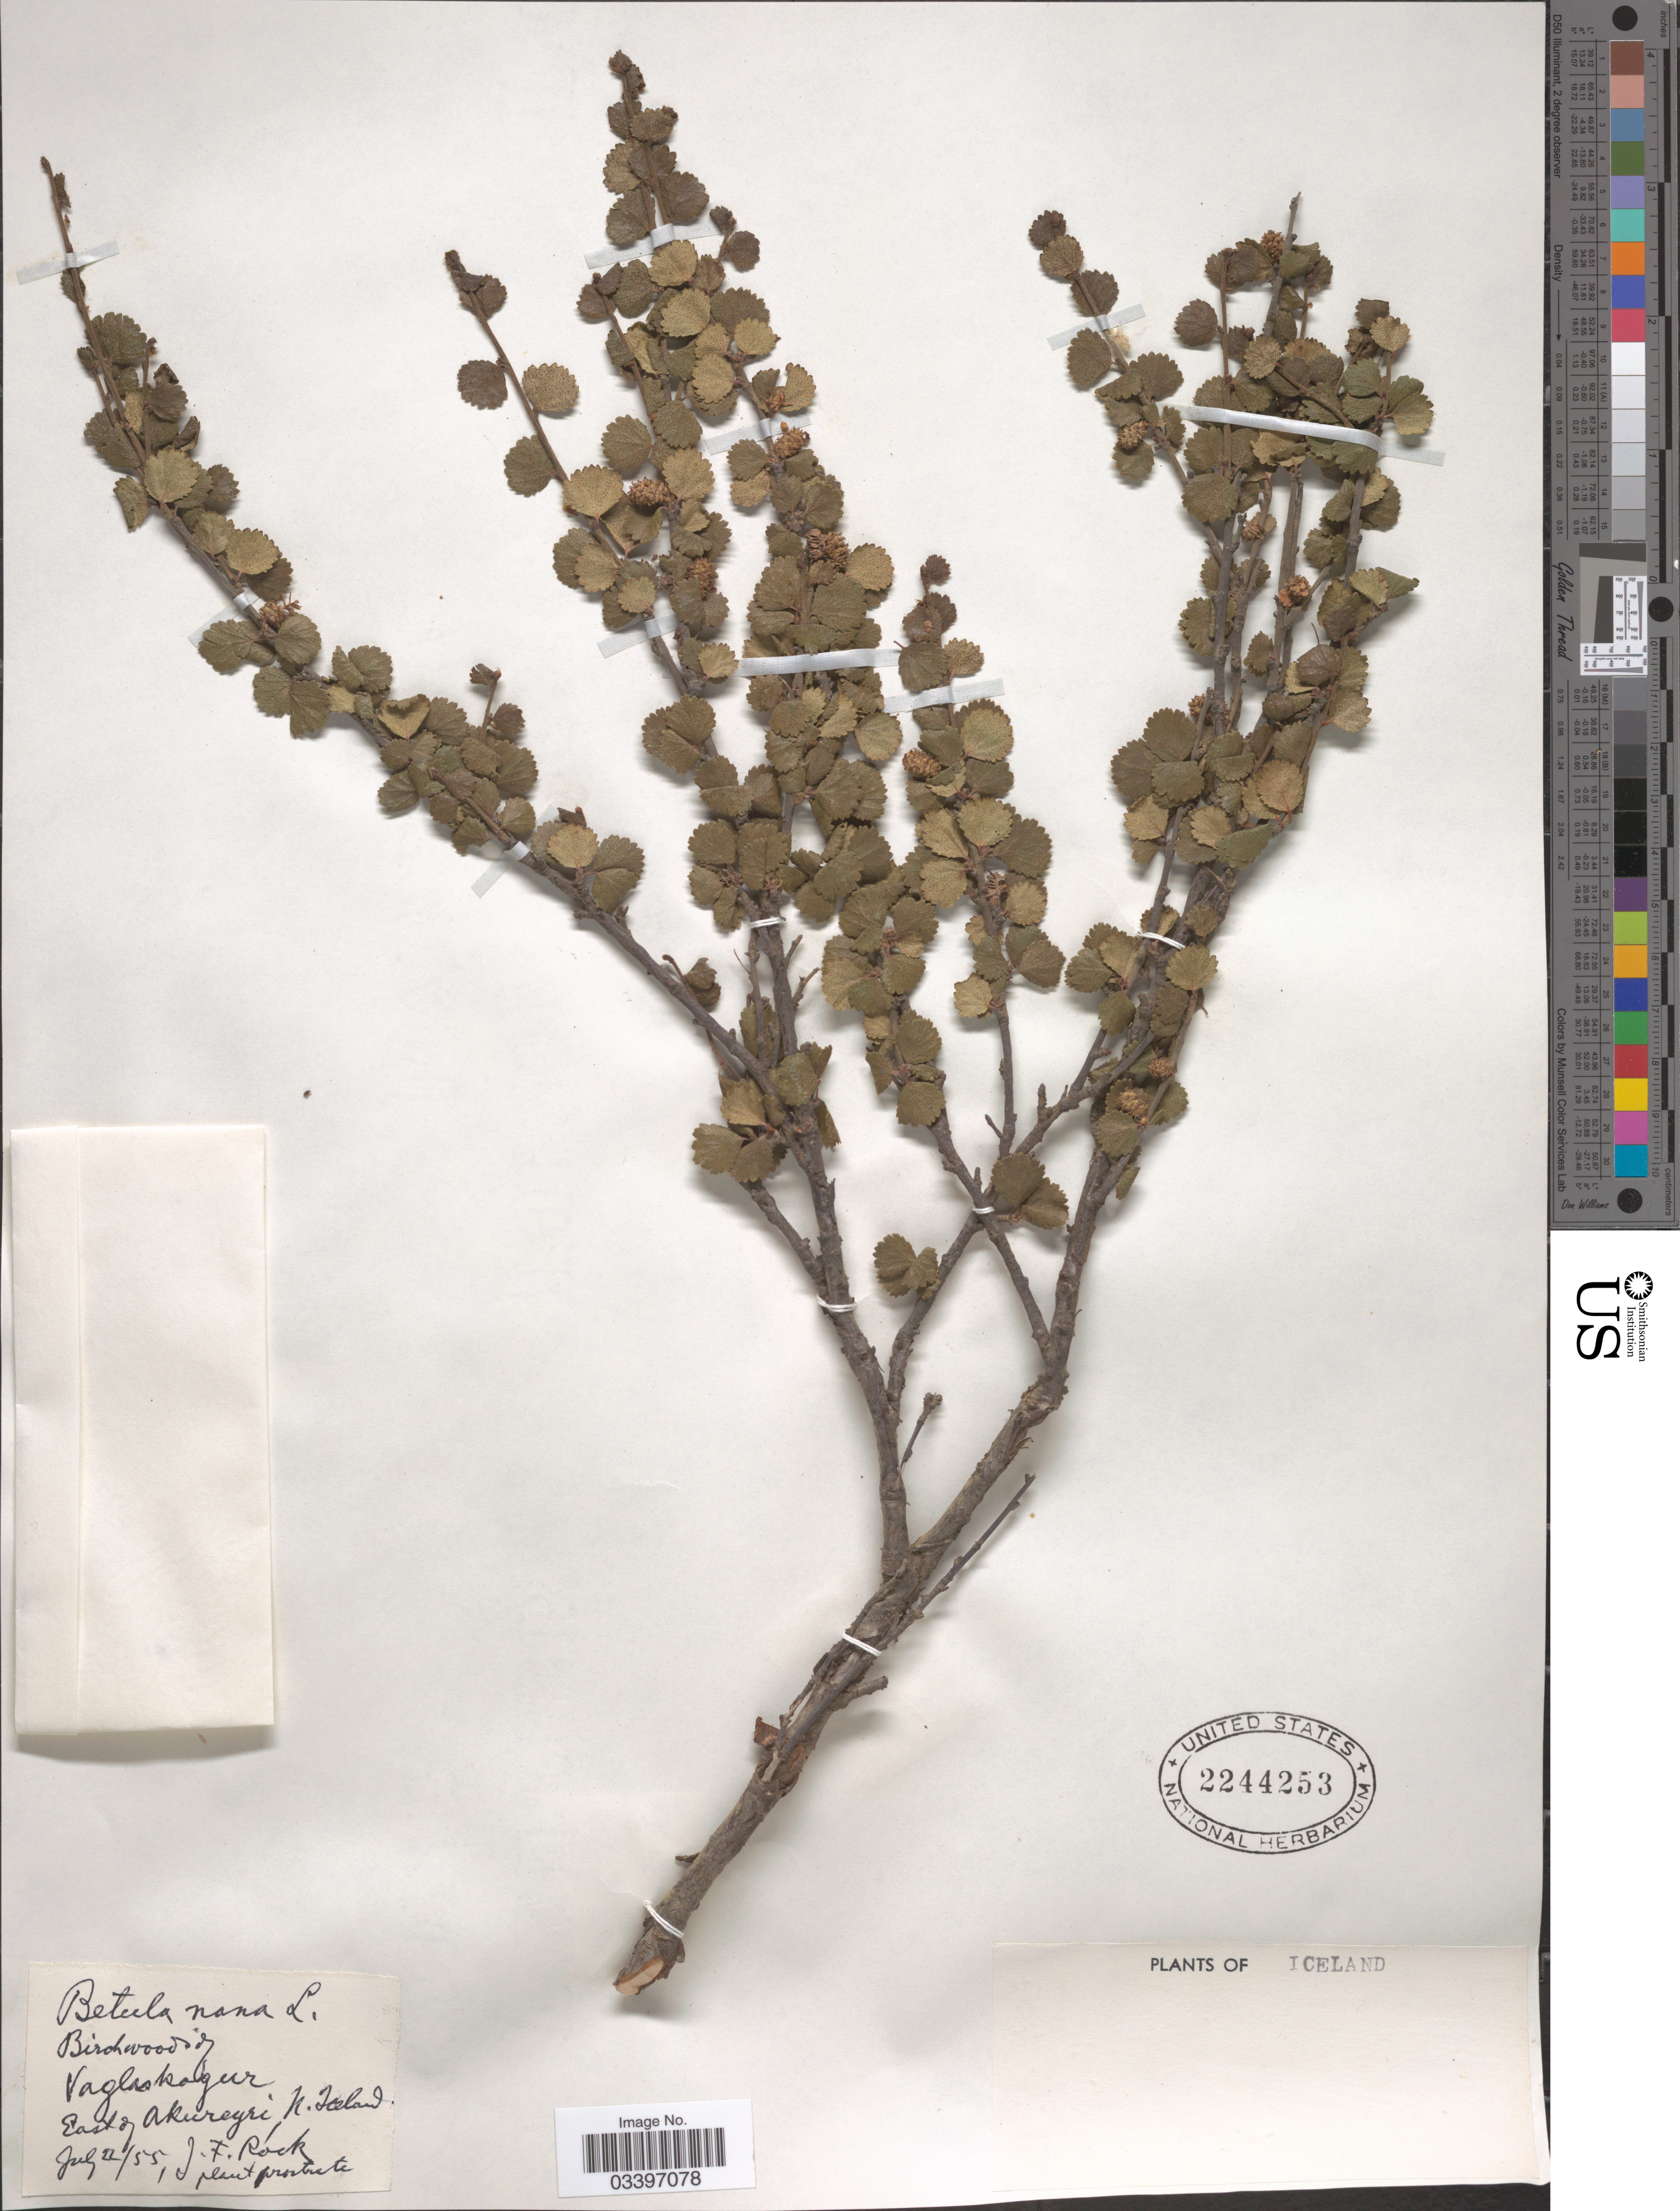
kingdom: Plantae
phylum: Tracheophyta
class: Magnoliopsida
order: Fagales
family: Betulaceae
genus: Betula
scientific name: Betula nana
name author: L.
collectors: J. Rock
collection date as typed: Transcribed d/m/y: 22/7/55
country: Iceland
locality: East of Akureyri. East of Akureyri N. Iceland.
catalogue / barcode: US 2244253